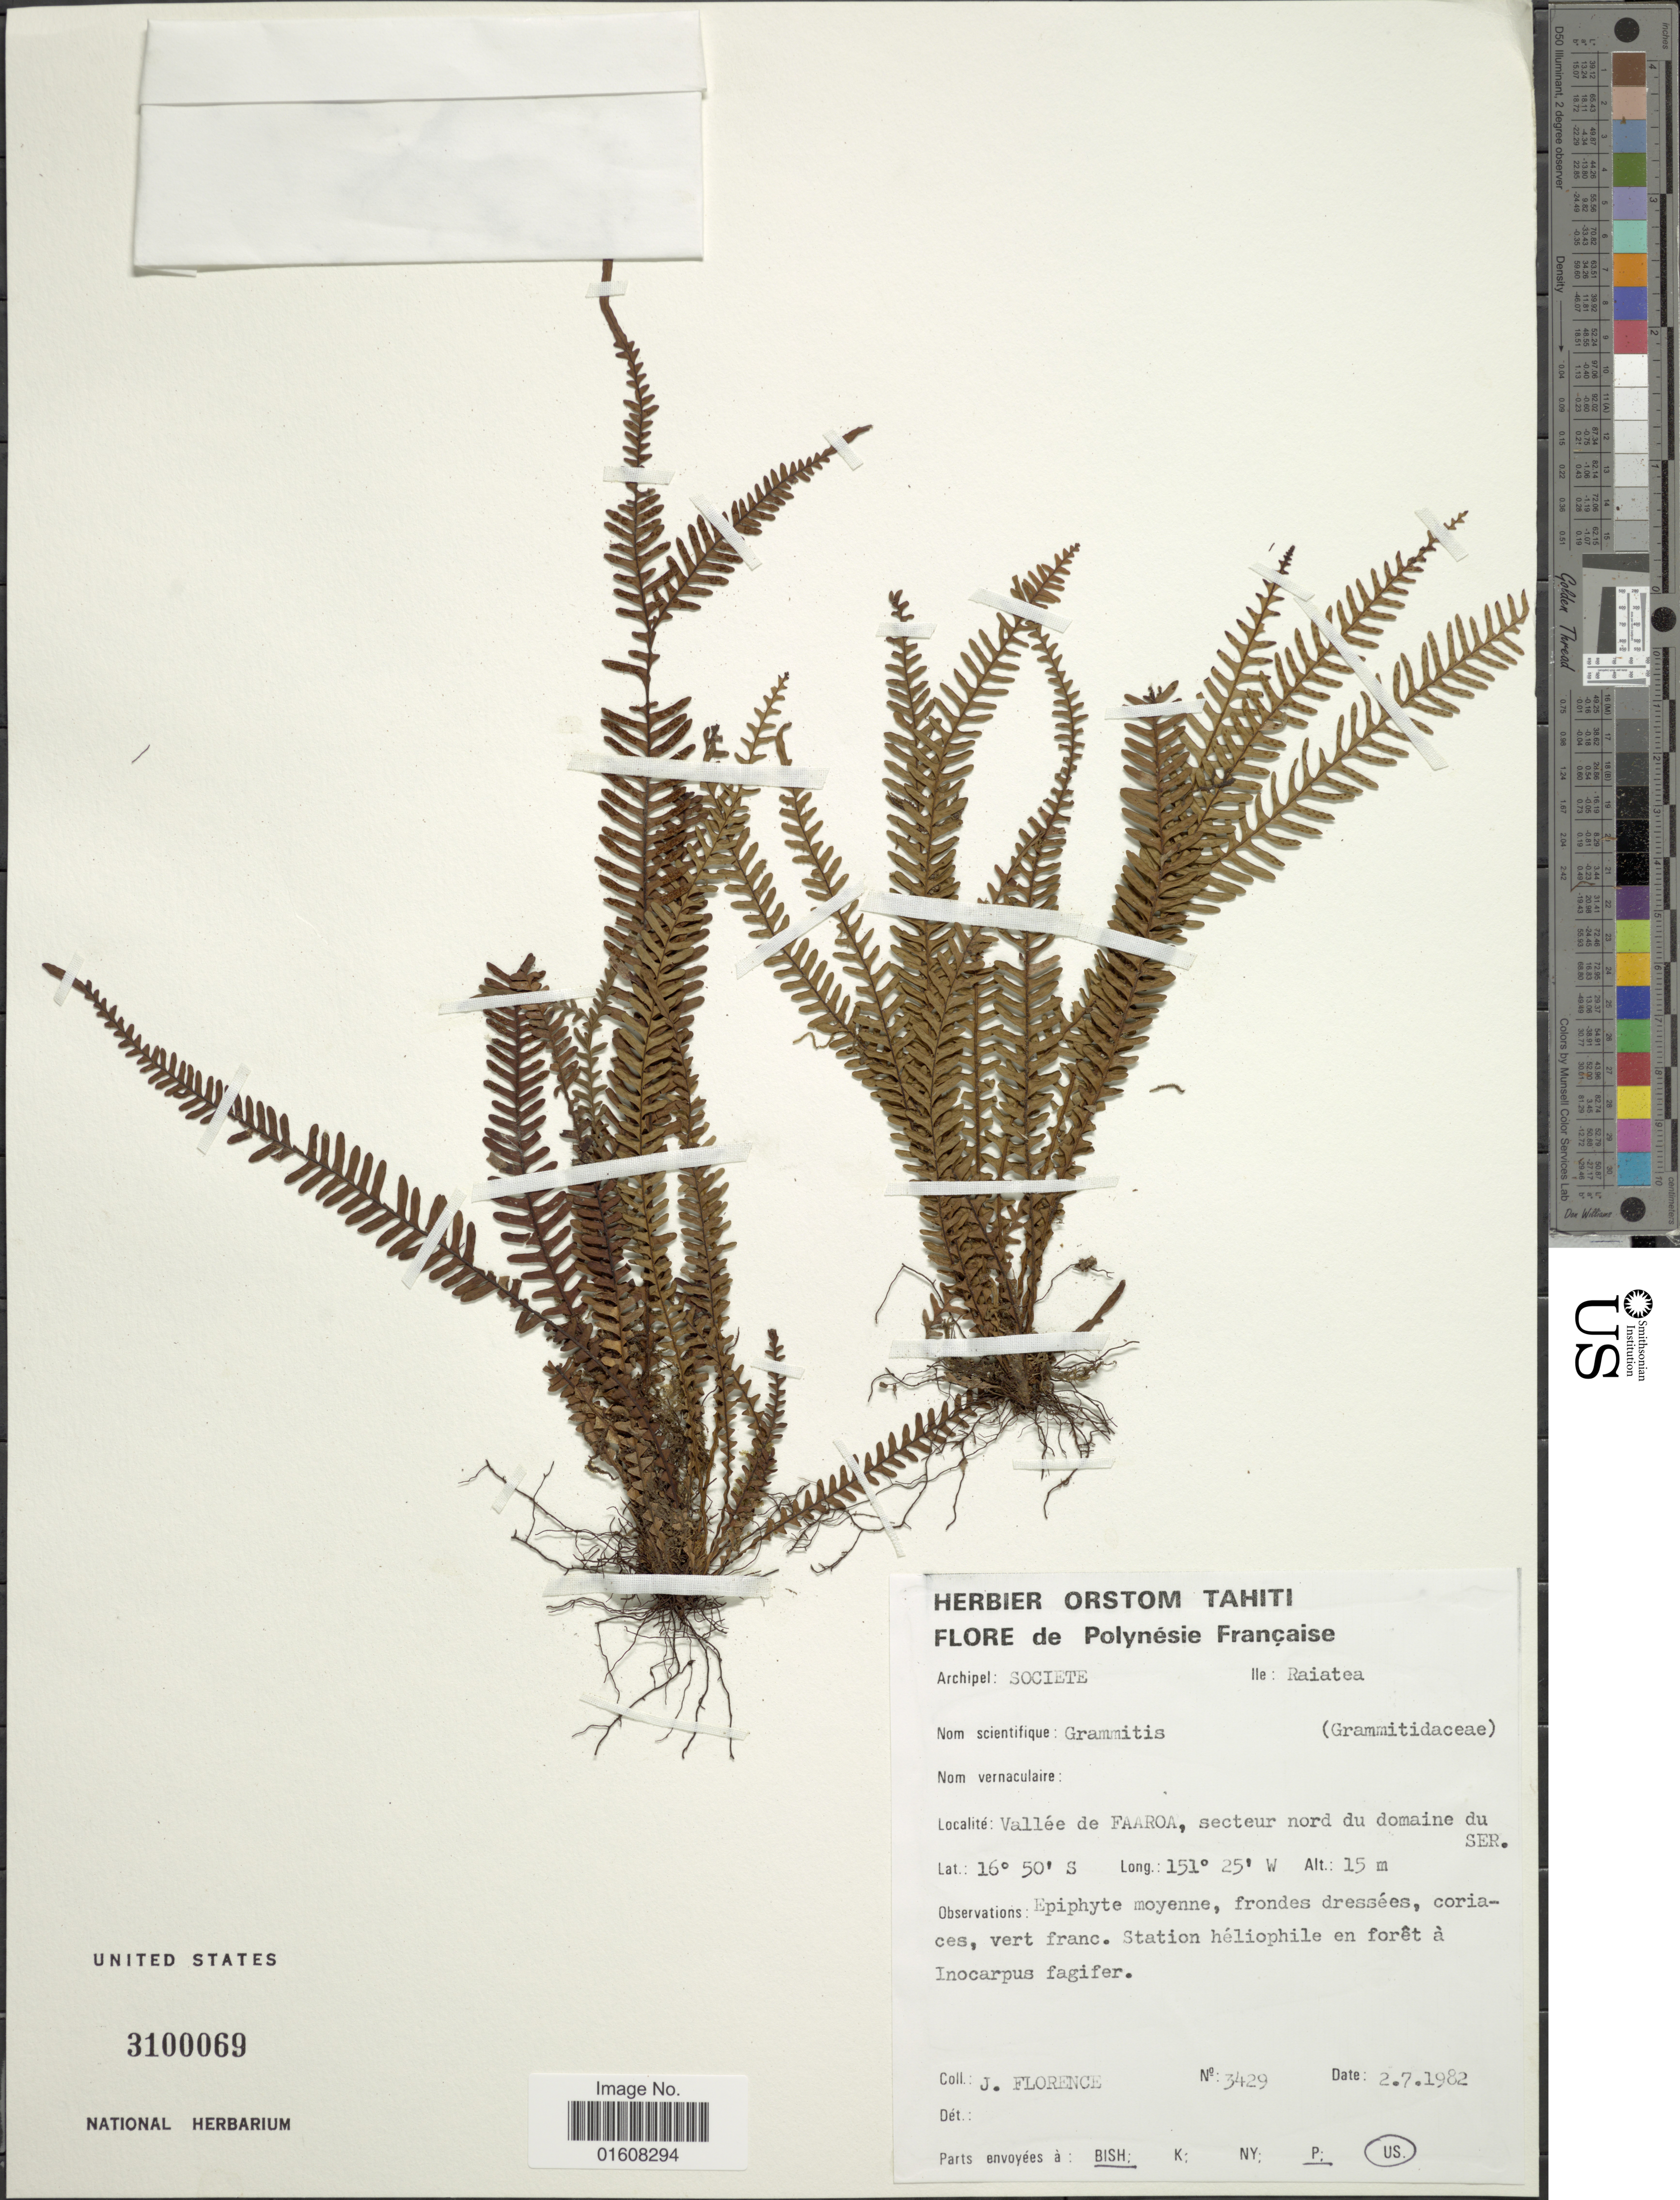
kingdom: Plantae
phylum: Tracheophyta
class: Polypodiopsida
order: Polypodiales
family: Polypodiaceae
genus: Grammitis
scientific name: Grammitis blechnoides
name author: Grev.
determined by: Florence, J.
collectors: J. Florence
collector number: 3429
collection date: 1982-07-02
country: French Polynesia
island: Raiatea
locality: Archipel: Societe. Ile: Raiatea. Vallée de Faaroa, secteur nord du domaine du SER.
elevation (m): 15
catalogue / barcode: US 3100069